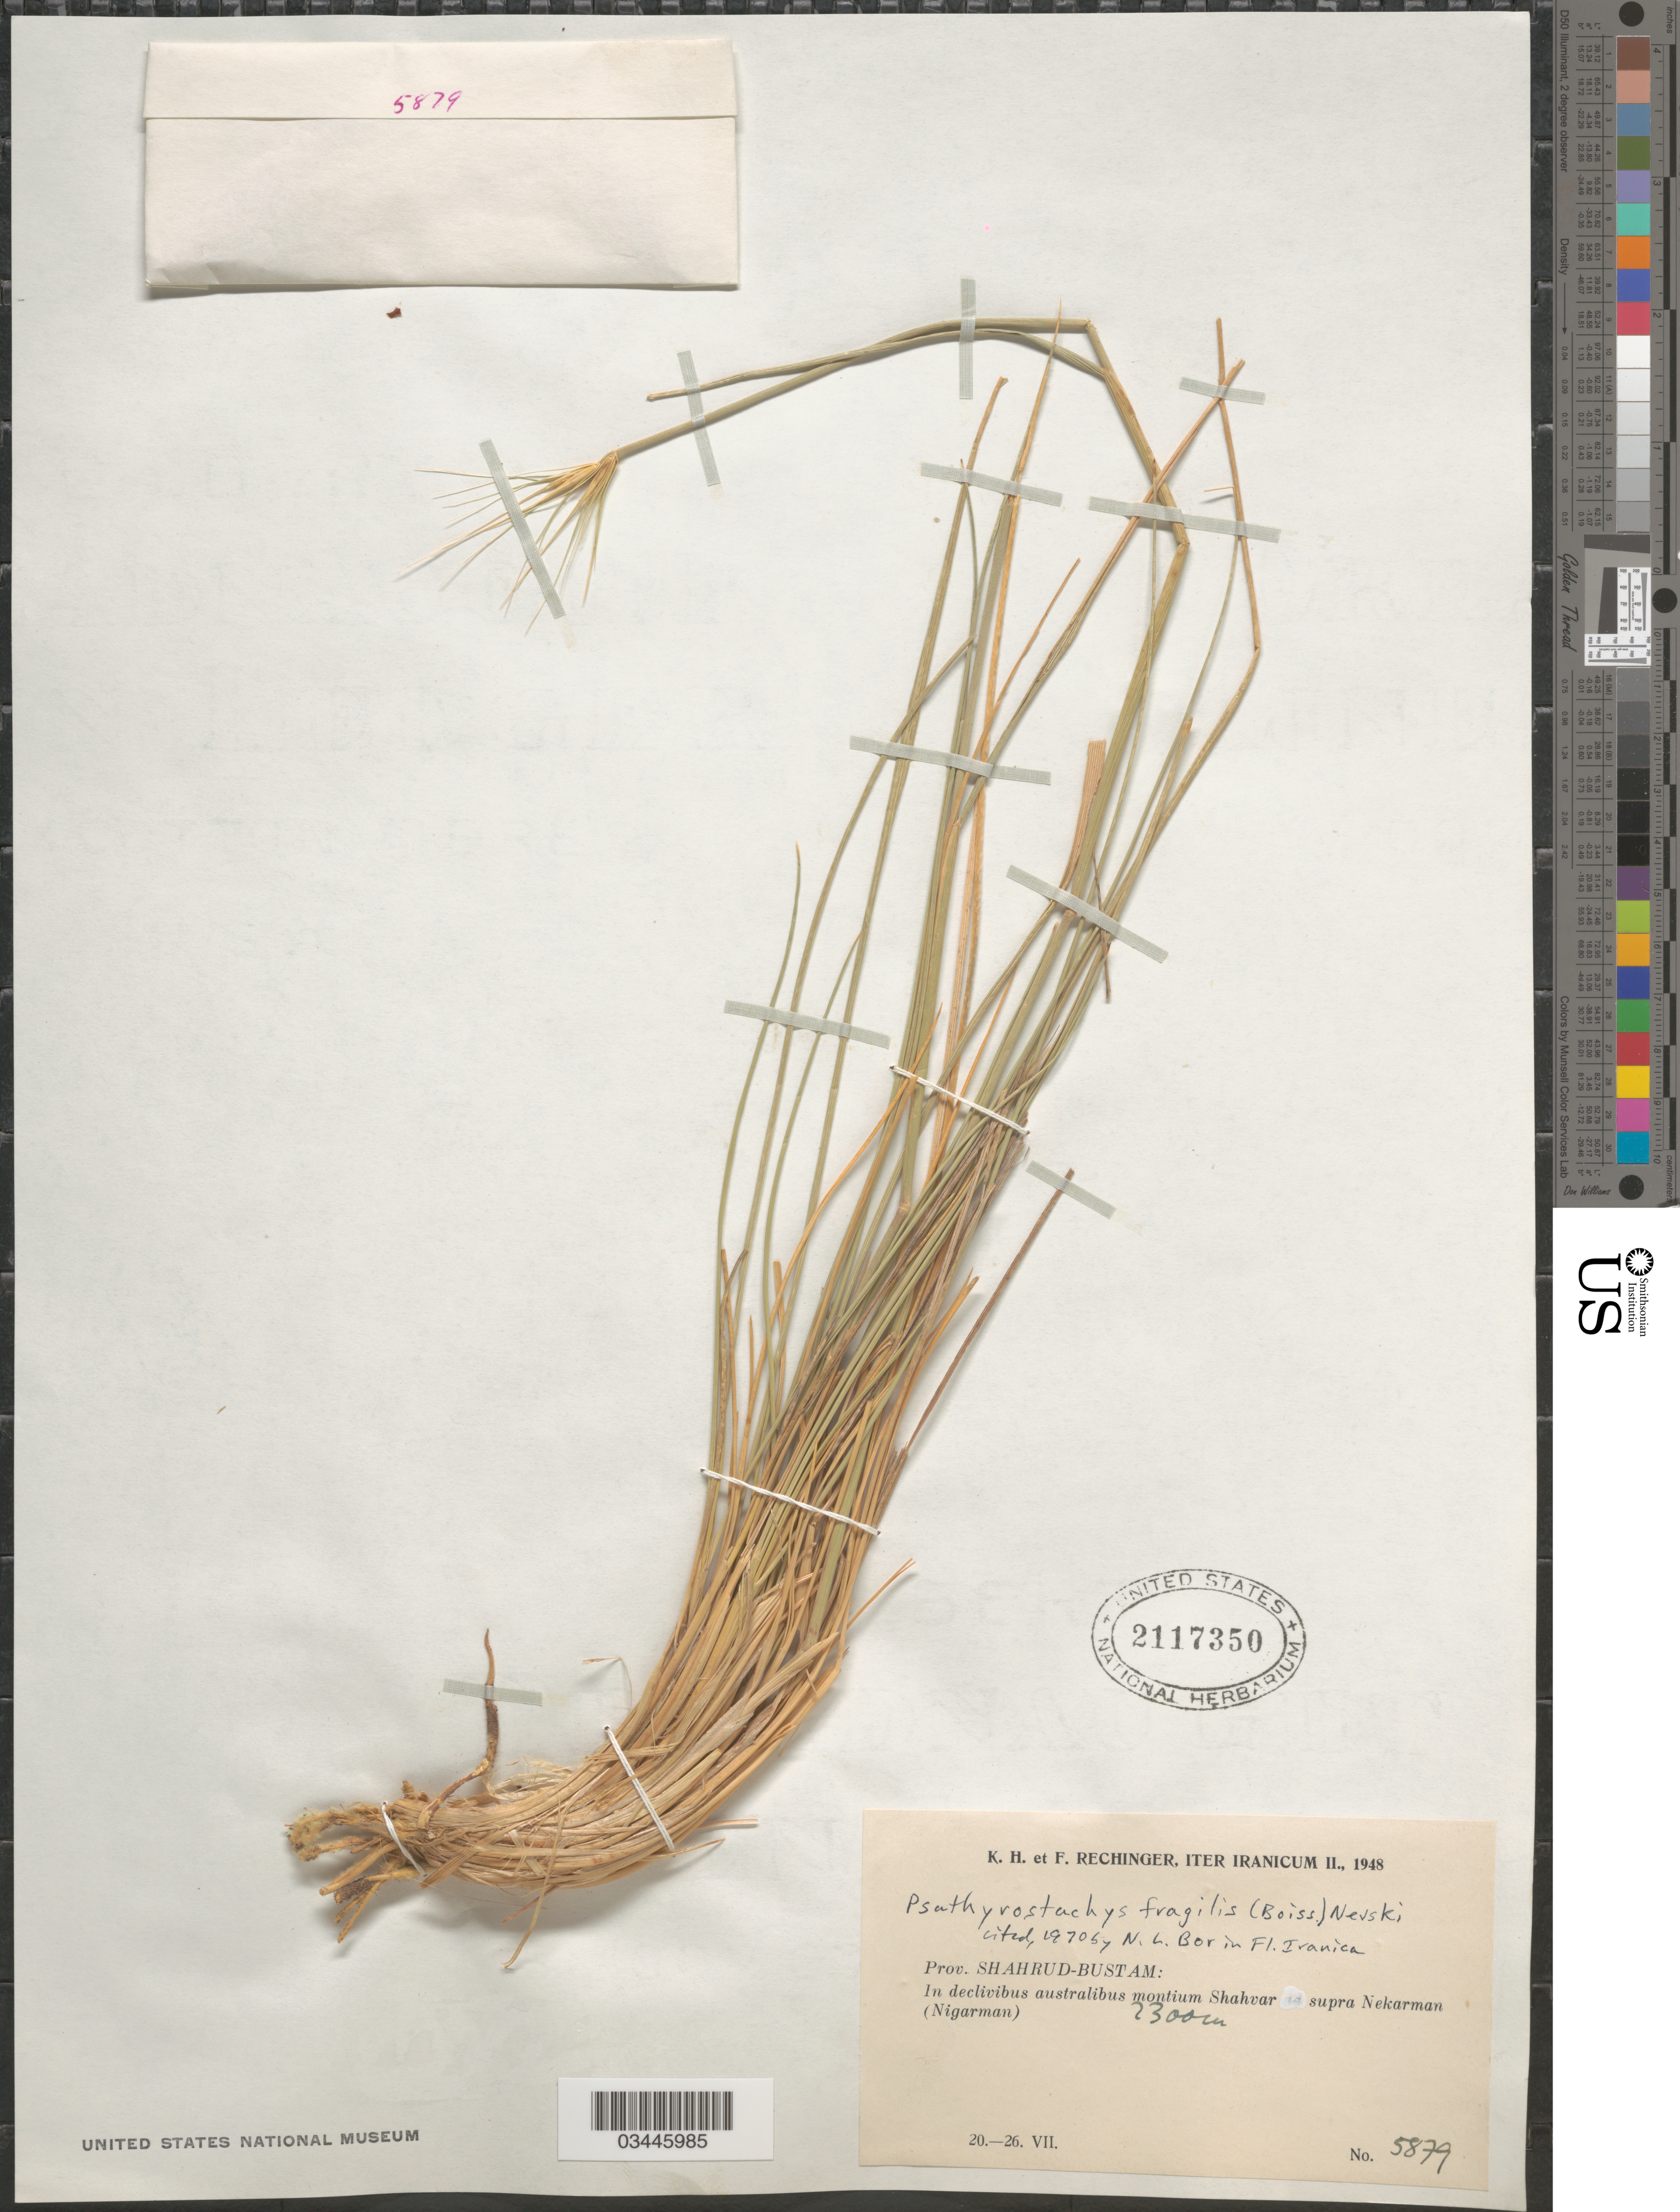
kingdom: Plantae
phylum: Tracheophyta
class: Liliopsida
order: Poales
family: Poaceae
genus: Psathyrostachys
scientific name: Psathyrostachys fragilis subsp. fragilis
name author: (Boiss.) Nevski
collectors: K. H. Rechinger & F. Rechinger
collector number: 5879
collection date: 1948-07-20/1948-07-26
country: Iran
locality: Iter Iranicum II., 1948. Prov. Shahrud-Bustam: In declivibus australibus montium Shahvar supra Nekarman (Nigarman).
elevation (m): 2300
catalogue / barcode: US 2117350